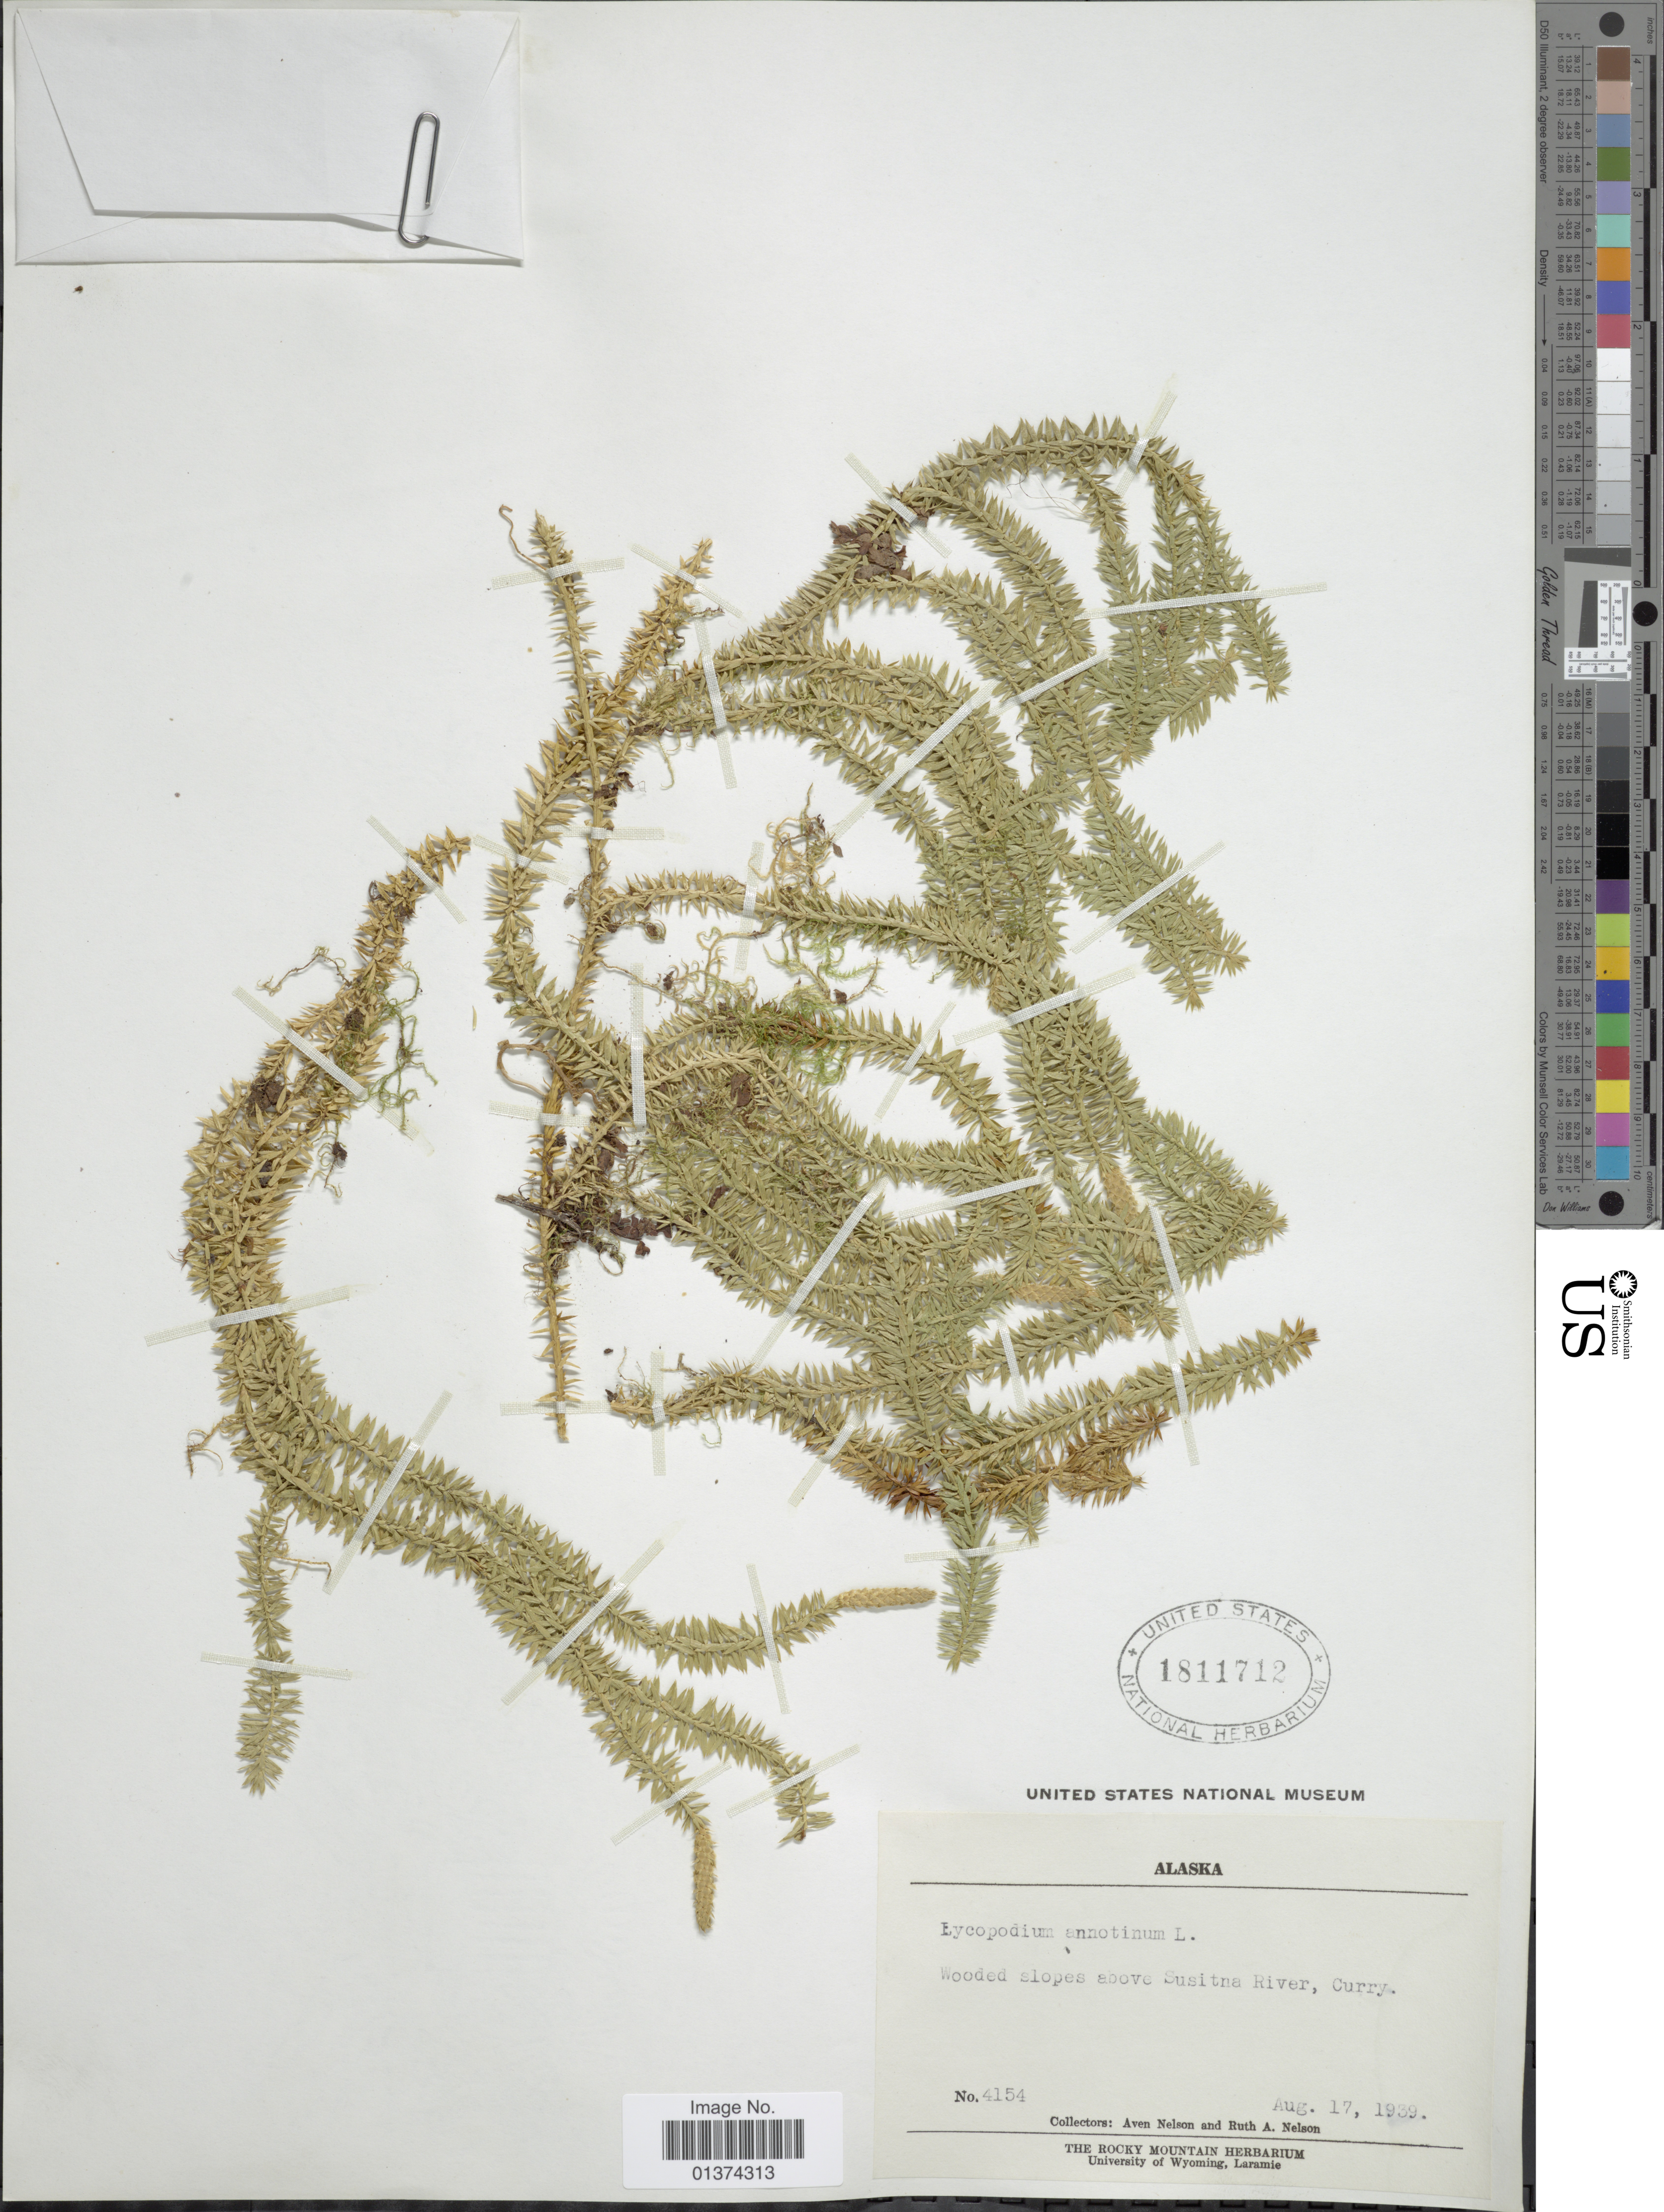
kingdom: Plantae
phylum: Tracheophyta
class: Lycopodiopsida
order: Lycopodiales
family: Lycopodiaceae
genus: Spinulum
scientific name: Spinulum annotinum subsp. annotinum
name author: (L.) A. Haines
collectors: A. Nelson & R. A. Nelson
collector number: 4154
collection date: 1939-08-17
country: United States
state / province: Alaska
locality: Wooded slopes above Susitna River, Curry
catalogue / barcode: US 1811712